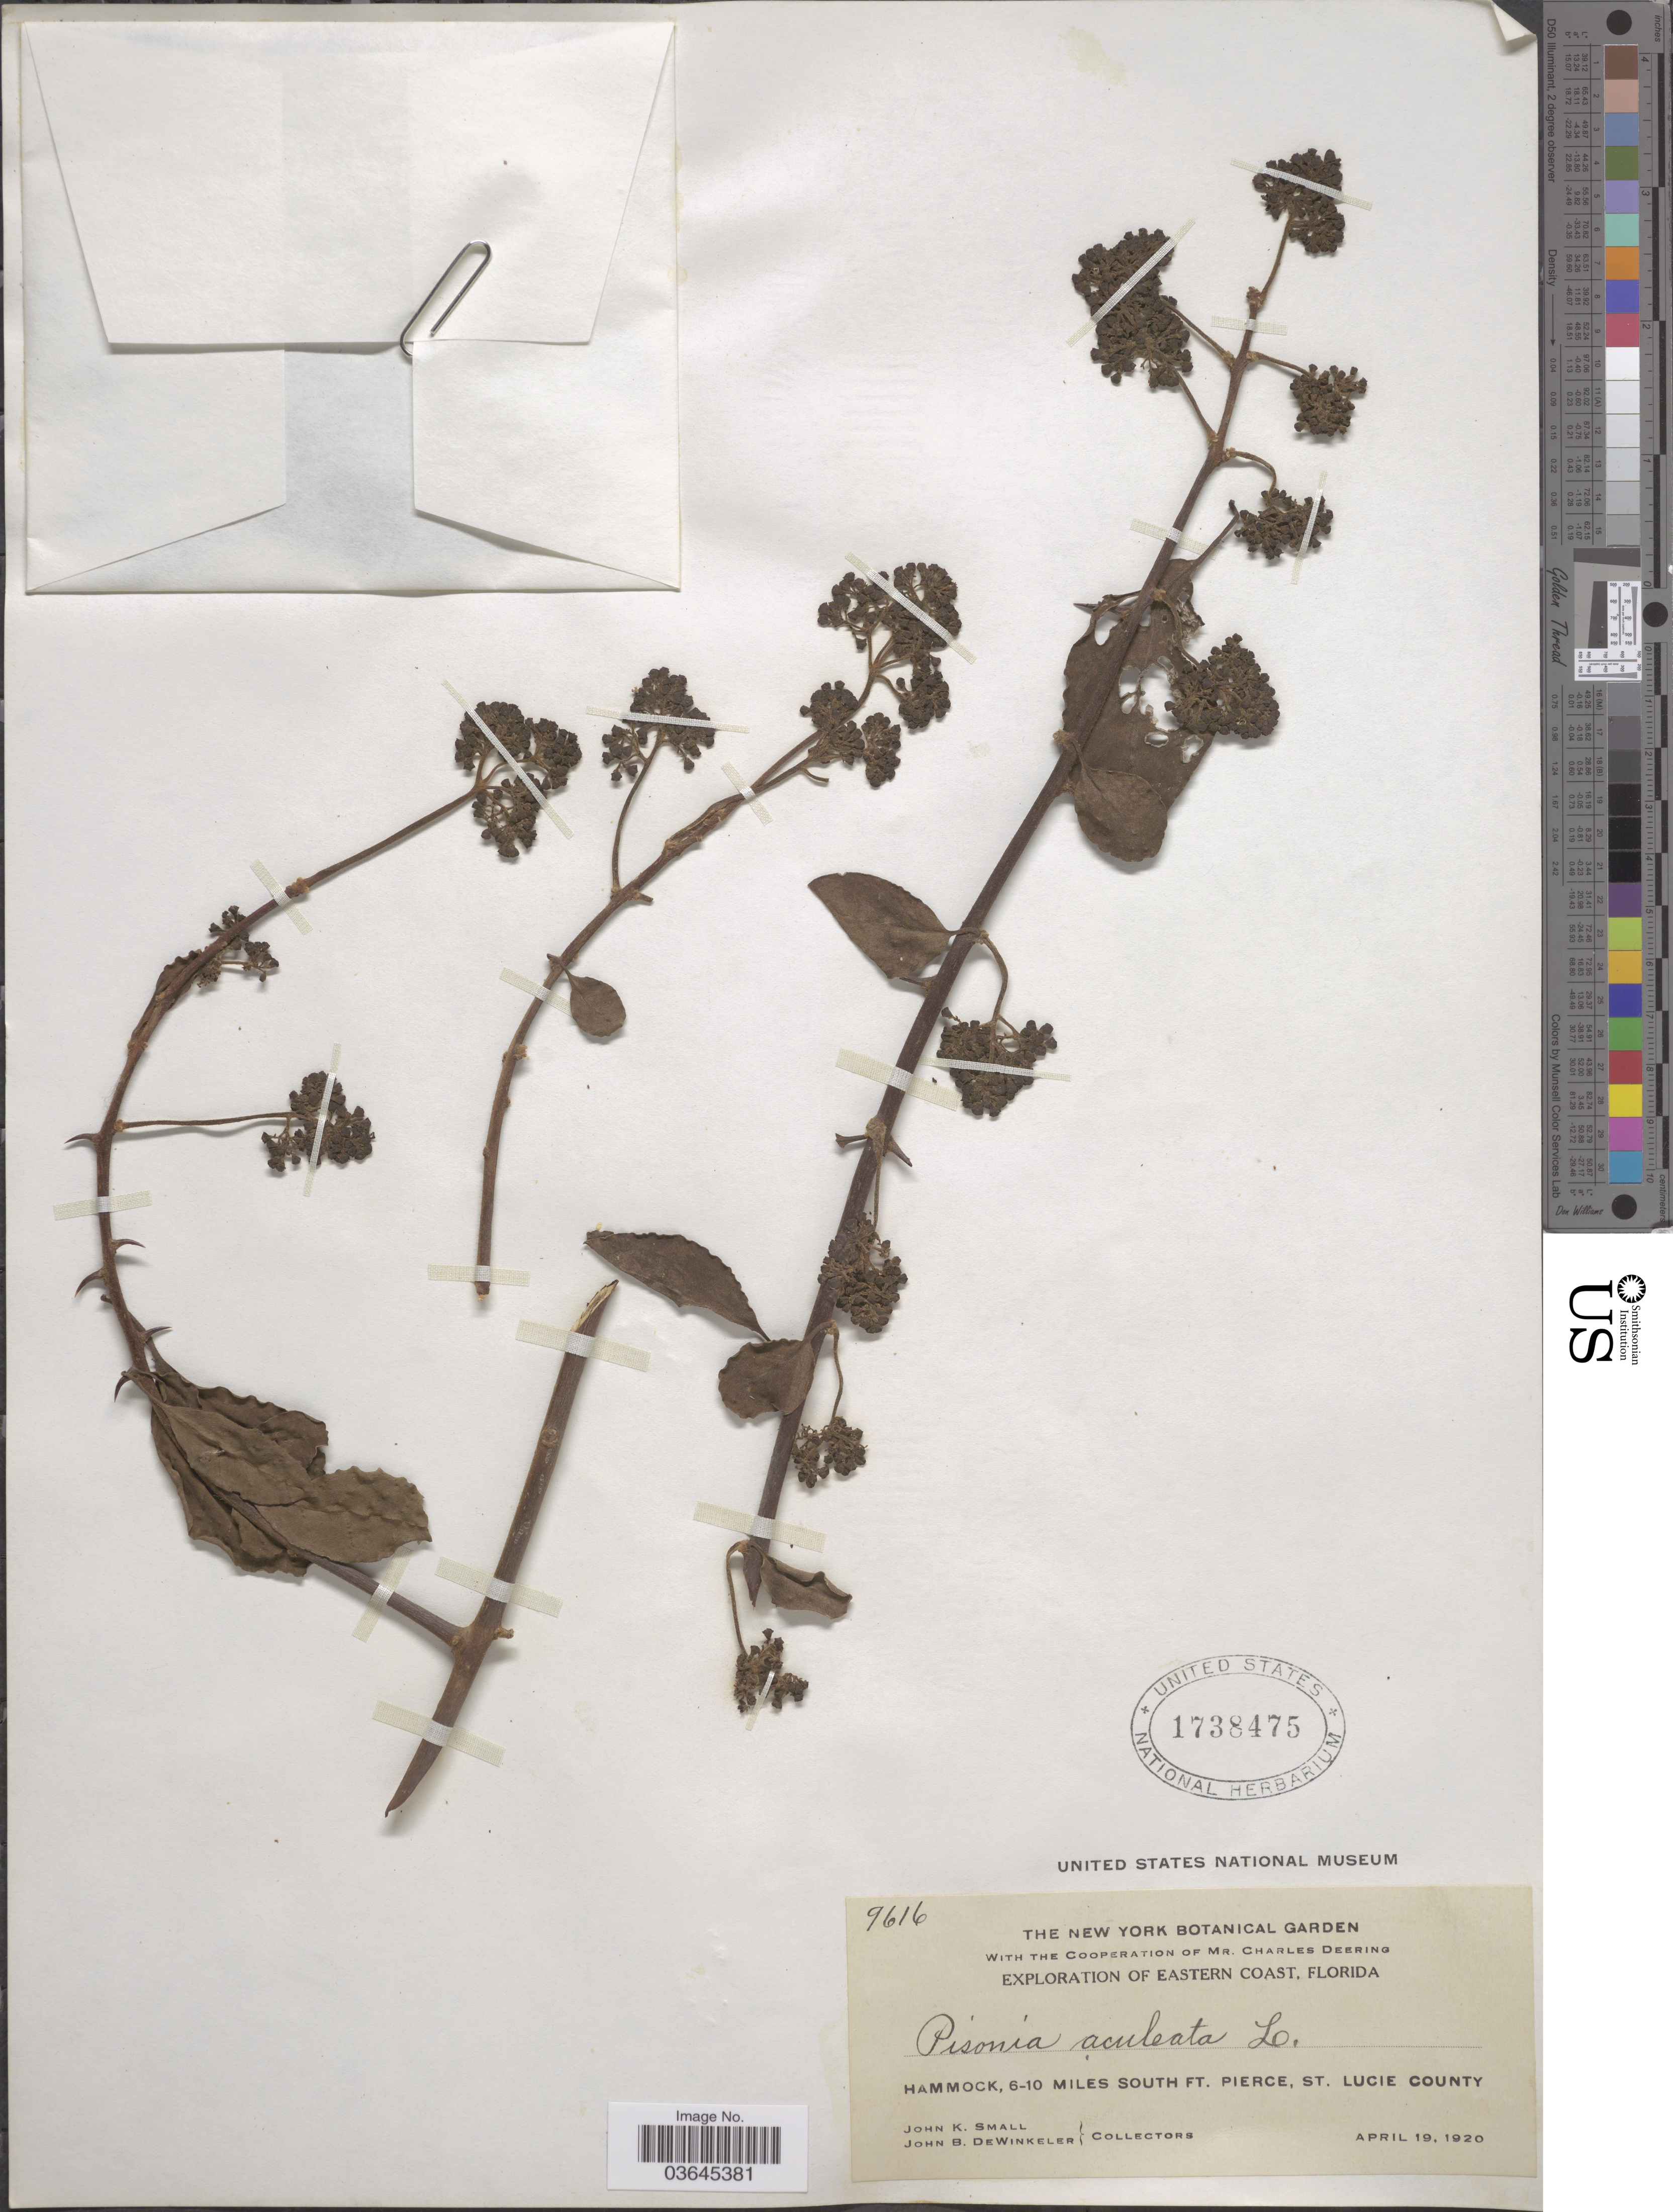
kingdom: Plantae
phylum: Tracheophyta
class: Magnoliopsida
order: Caryophyllales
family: Nyctaginaceae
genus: Pisonia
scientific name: Pisonia aculeata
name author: L.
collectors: J. K. Small & J. B. Dewinkeler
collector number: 9616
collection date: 1920-04-19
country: United States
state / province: Florida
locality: Eastern Coast. Hammock, 6-10 miles south Ft. Pierce, St. Lucie County.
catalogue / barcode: US 1738475